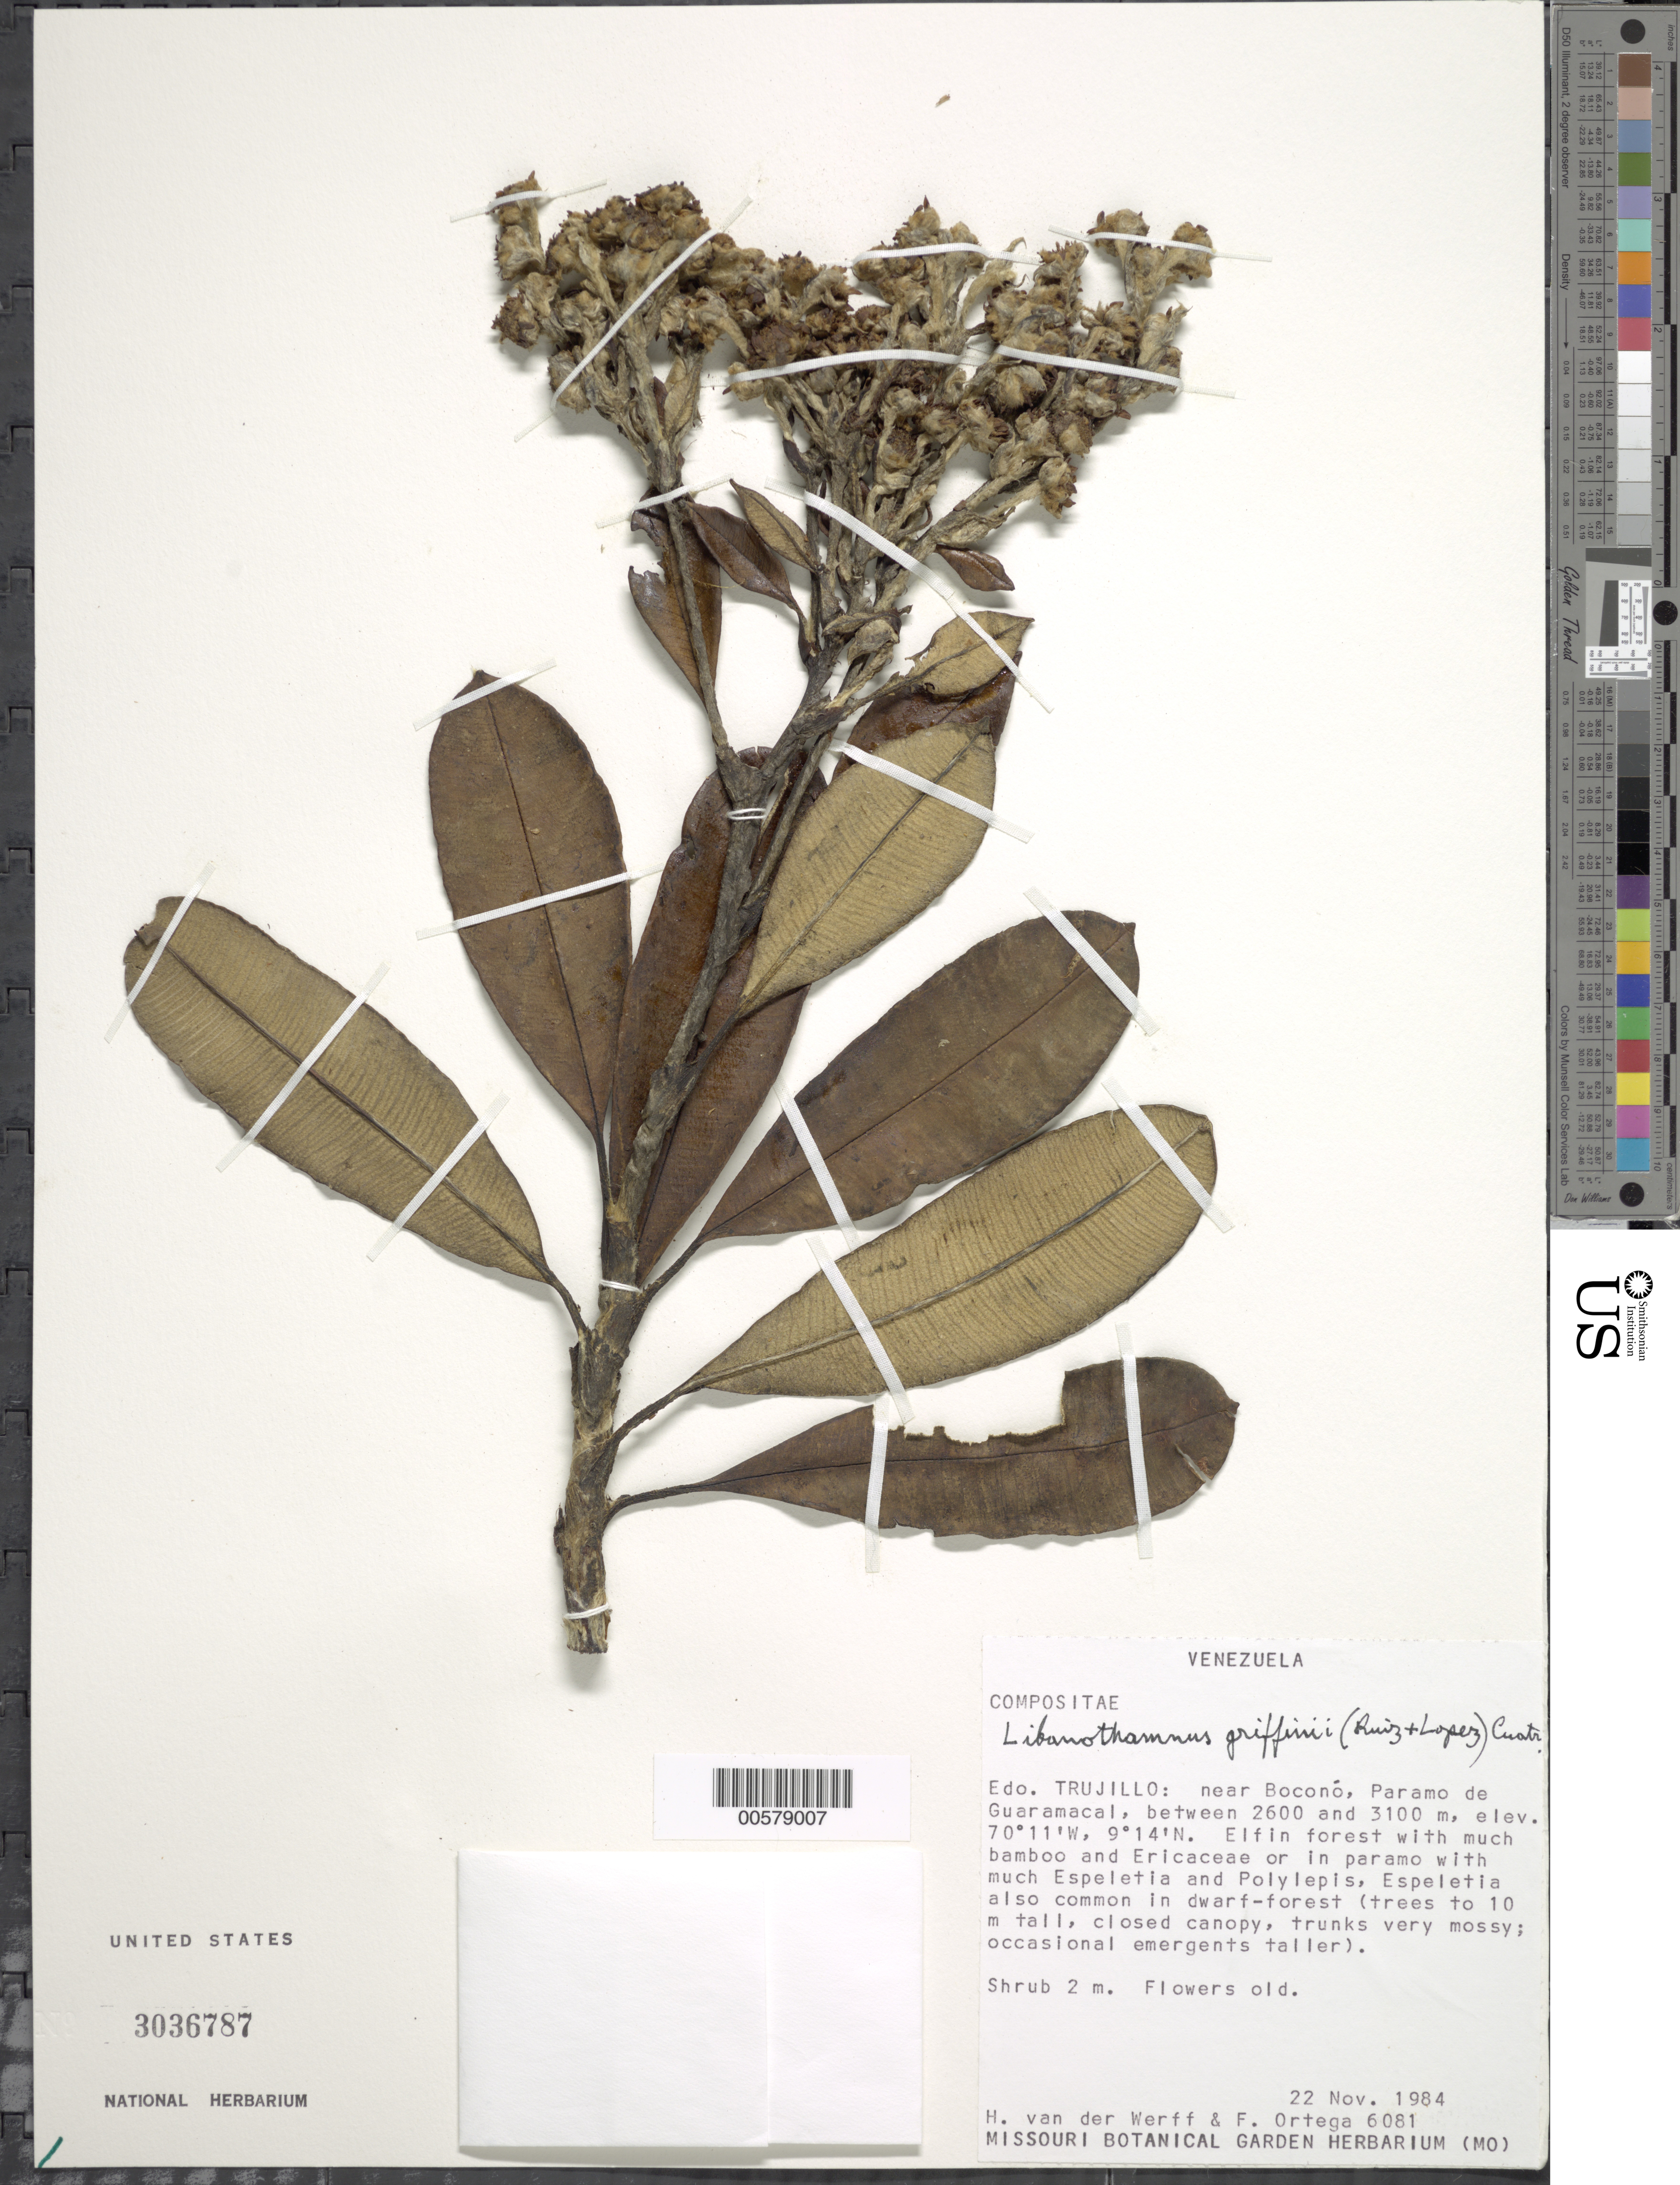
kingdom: Plantae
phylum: Tracheophyta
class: Magnoliopsida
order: Asterales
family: Asteraceae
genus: Libanothamnus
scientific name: Libanothamnus griffinii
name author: (Ruíz-Terán & López Fig.) Cuatrec.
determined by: Cuatrecasas, J.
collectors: H. van der Werff & F. J. Ortega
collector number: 6081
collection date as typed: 22 Nov 1984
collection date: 1984-11-22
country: Venezuela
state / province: Trujillo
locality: Paramo de Guaramacal, near Boconó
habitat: Elfin forest with much bamboo and Ericaceae or in páramo with much Espeletia and Polylepis, Espeletia also common in dwarf-fo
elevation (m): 2600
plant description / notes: MO, PORT, US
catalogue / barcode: US 3036787